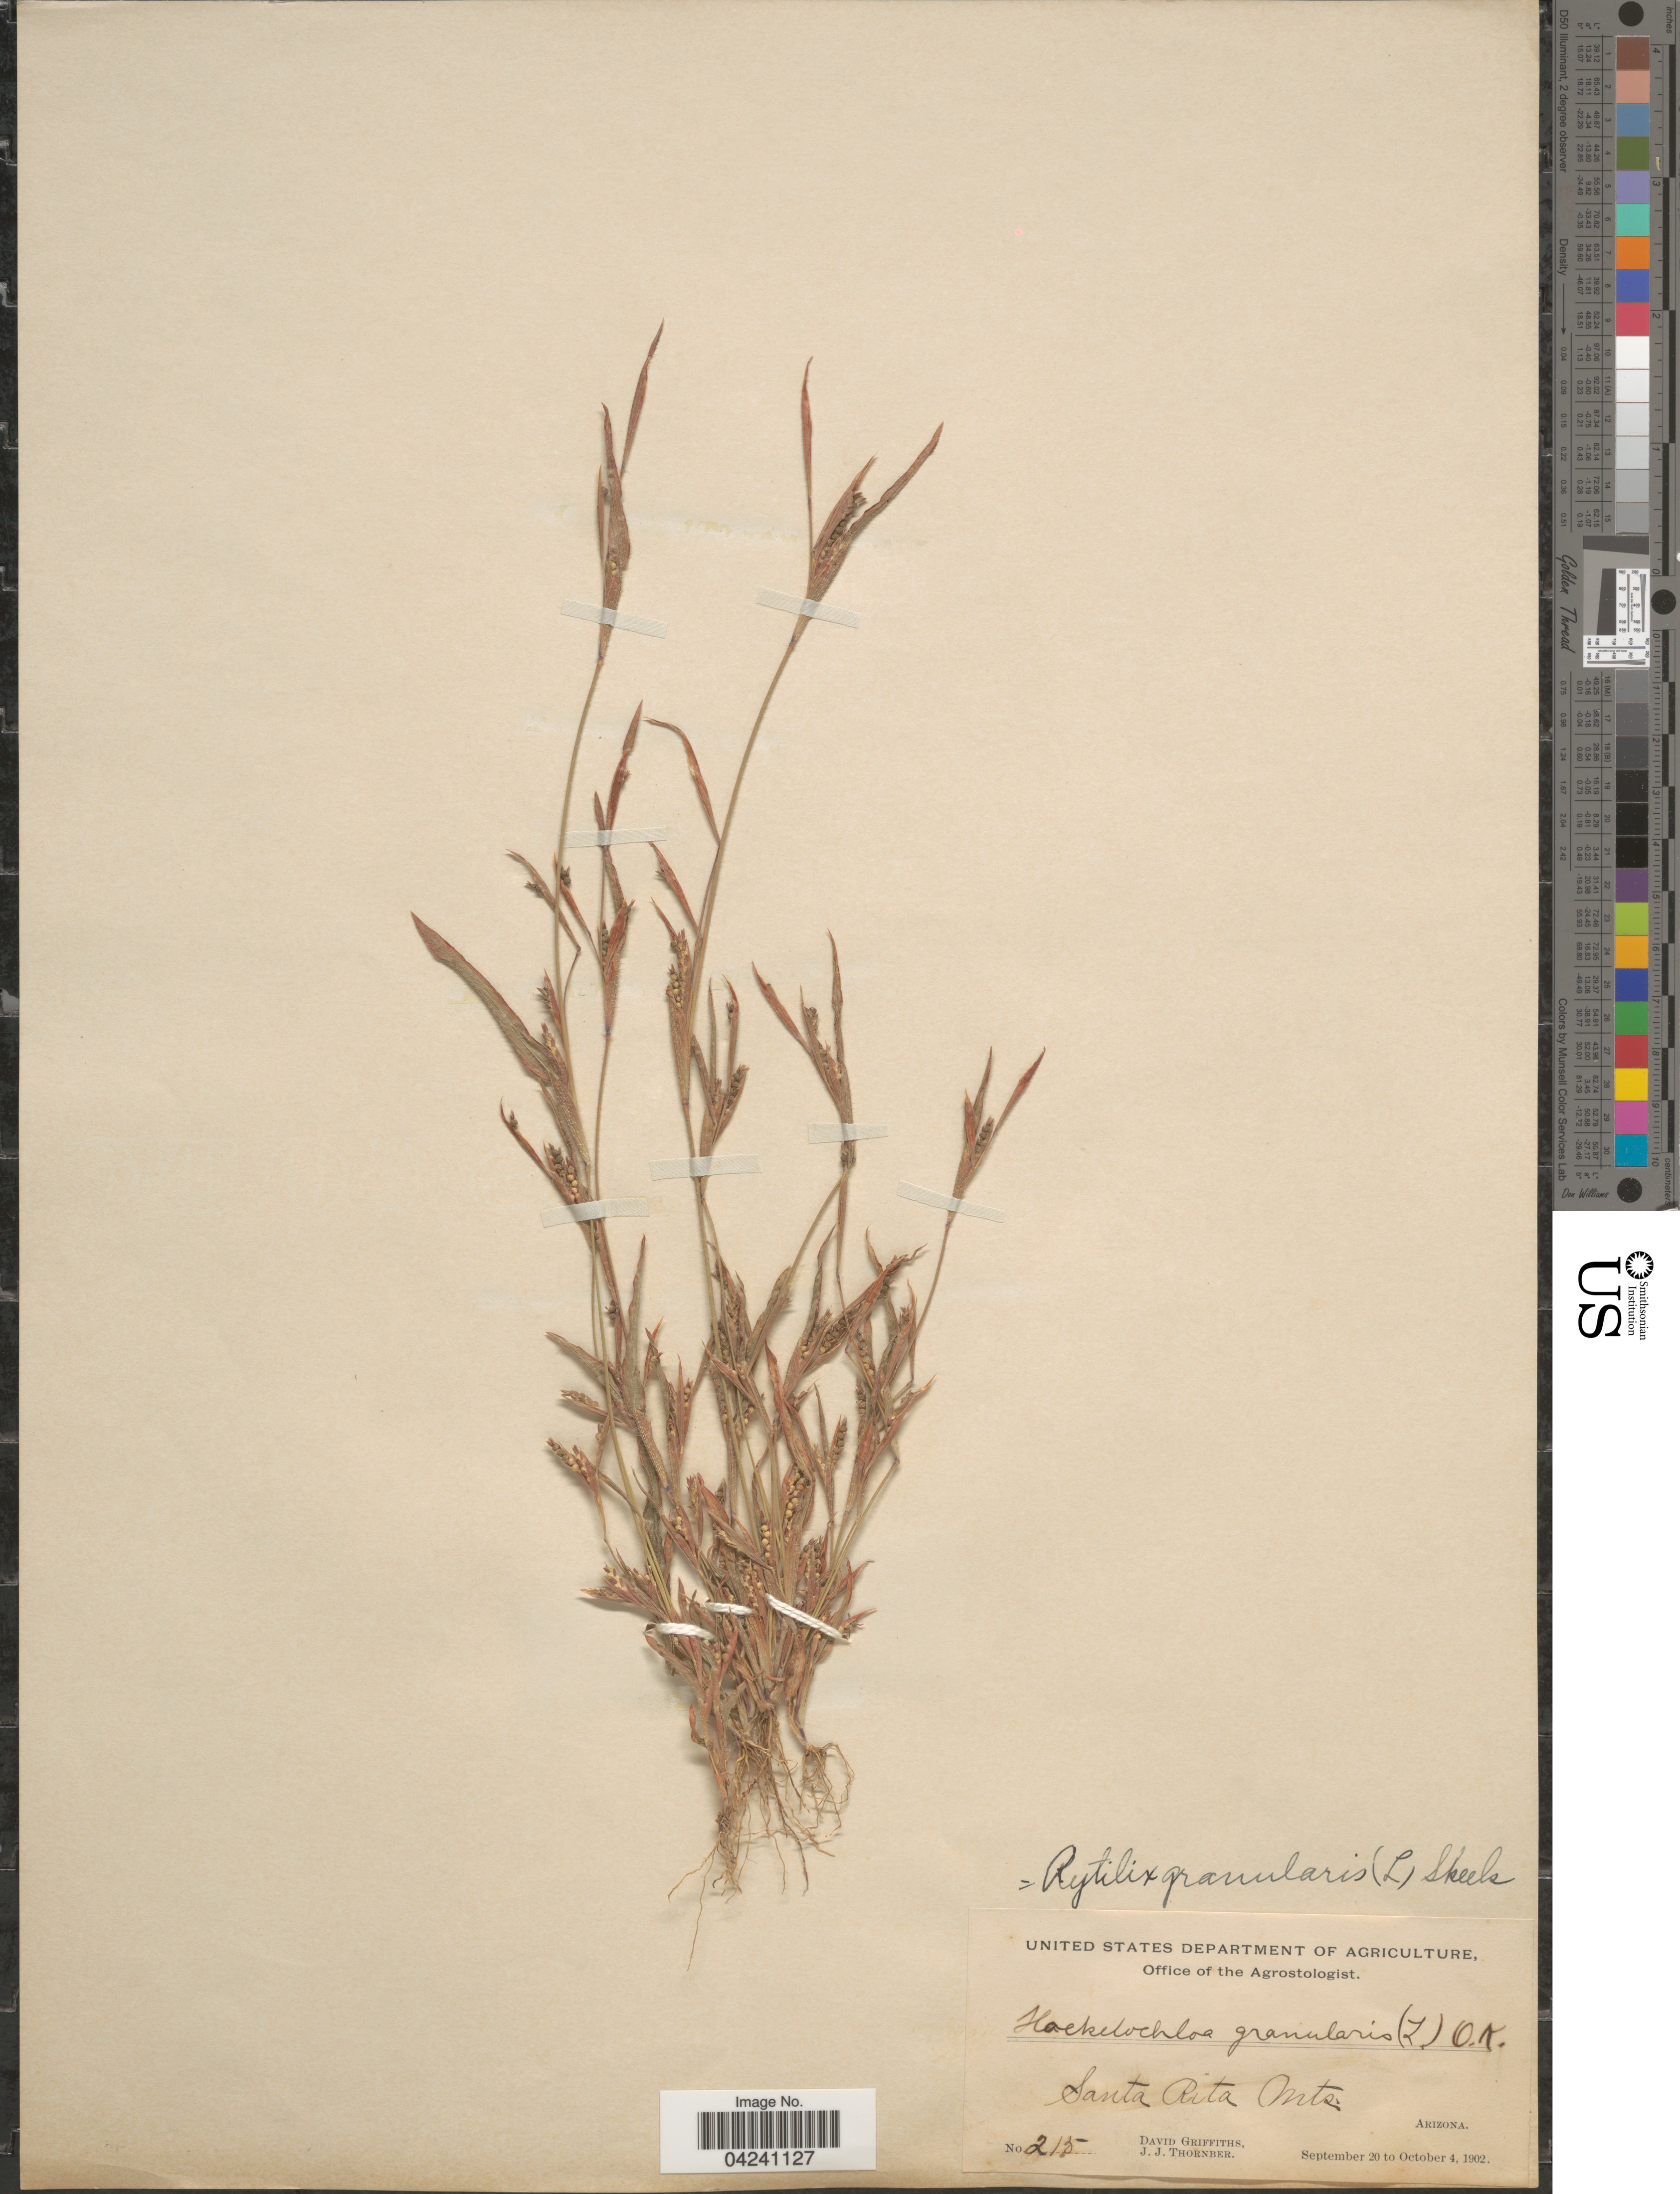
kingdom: Plantae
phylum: Tracheophyta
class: Liliopsida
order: Poales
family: Poaceae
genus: Hackelochloa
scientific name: Hackelochloa granularis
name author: (L.) Kuntze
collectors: D. Griffiths & J. Thornber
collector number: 215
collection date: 1902-09-20/1902-10-04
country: United States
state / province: Arizona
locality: Santa Rita Mts.